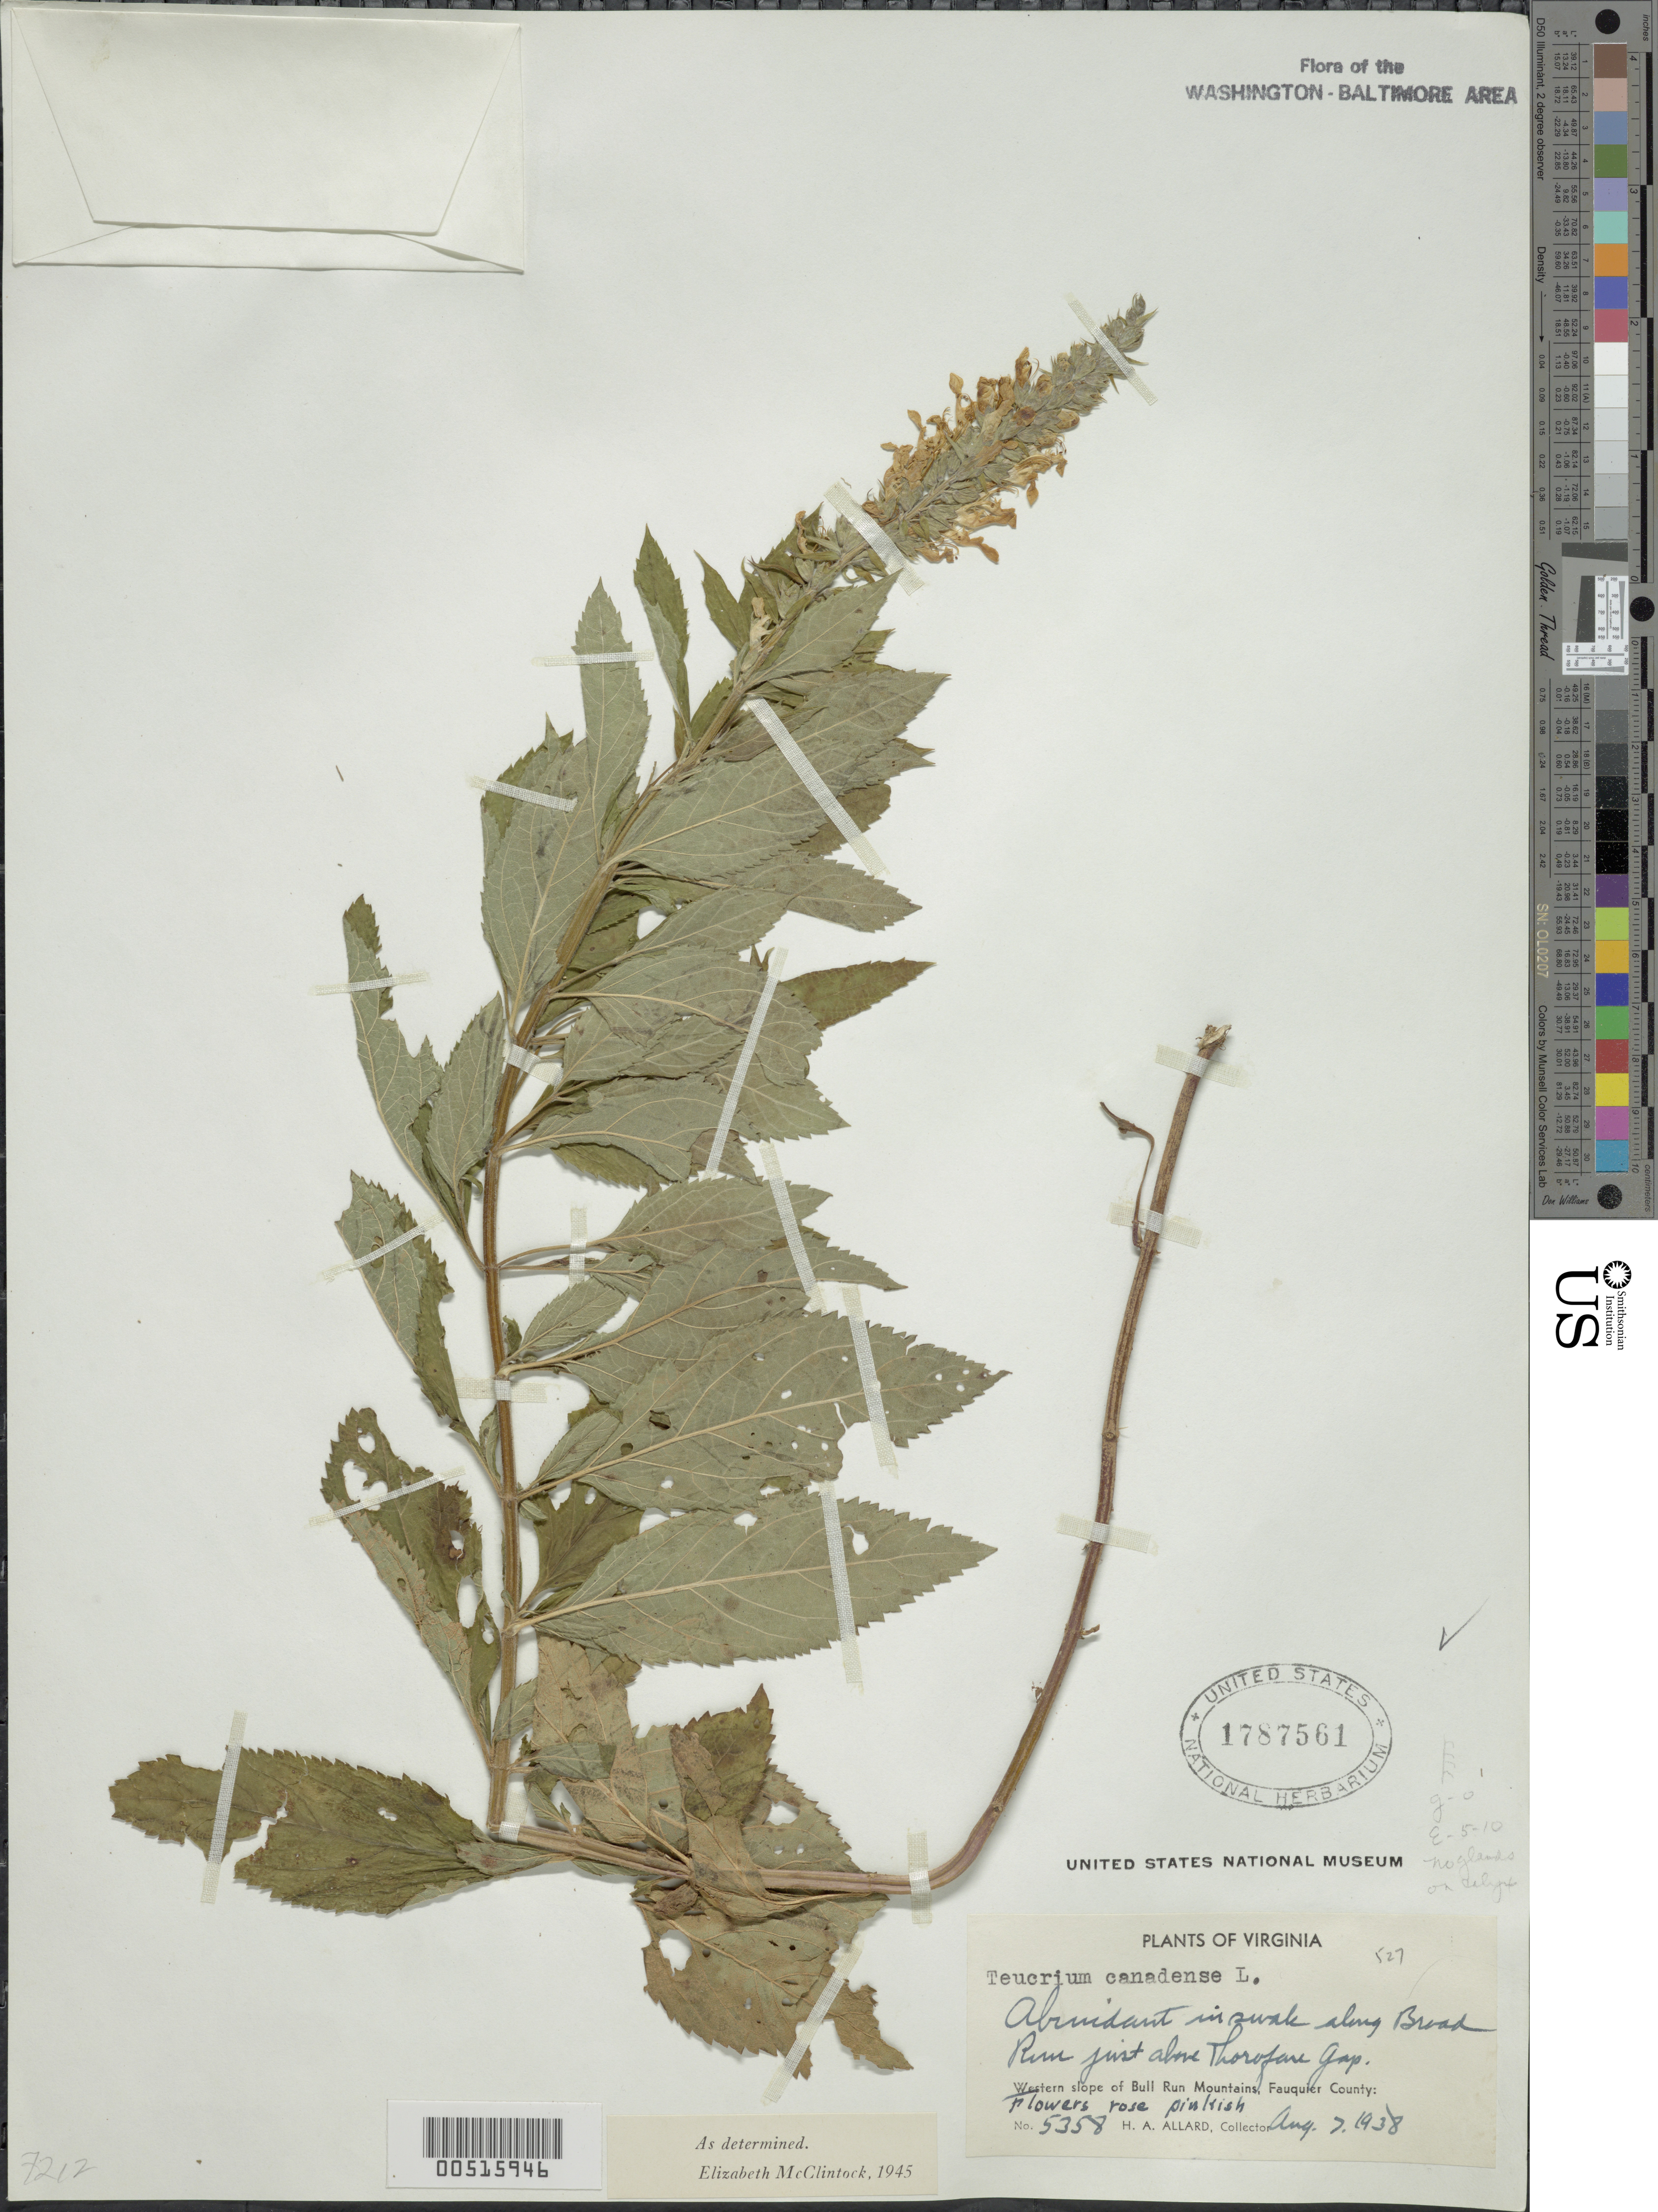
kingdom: Plantae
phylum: Tracheophyta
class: Magnoliopsida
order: Lamiales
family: Lamiaceae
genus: Teucrium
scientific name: Teucrium canadense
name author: L.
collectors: H. A. Allard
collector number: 5358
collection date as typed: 07 Aug 1938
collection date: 1938-08-07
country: United States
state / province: Virginia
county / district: Fauquier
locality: Along Broad Run just above Thorofare Gap, W slope of Bull Run Mts. Bull Run Mts.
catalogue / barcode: US 1787561